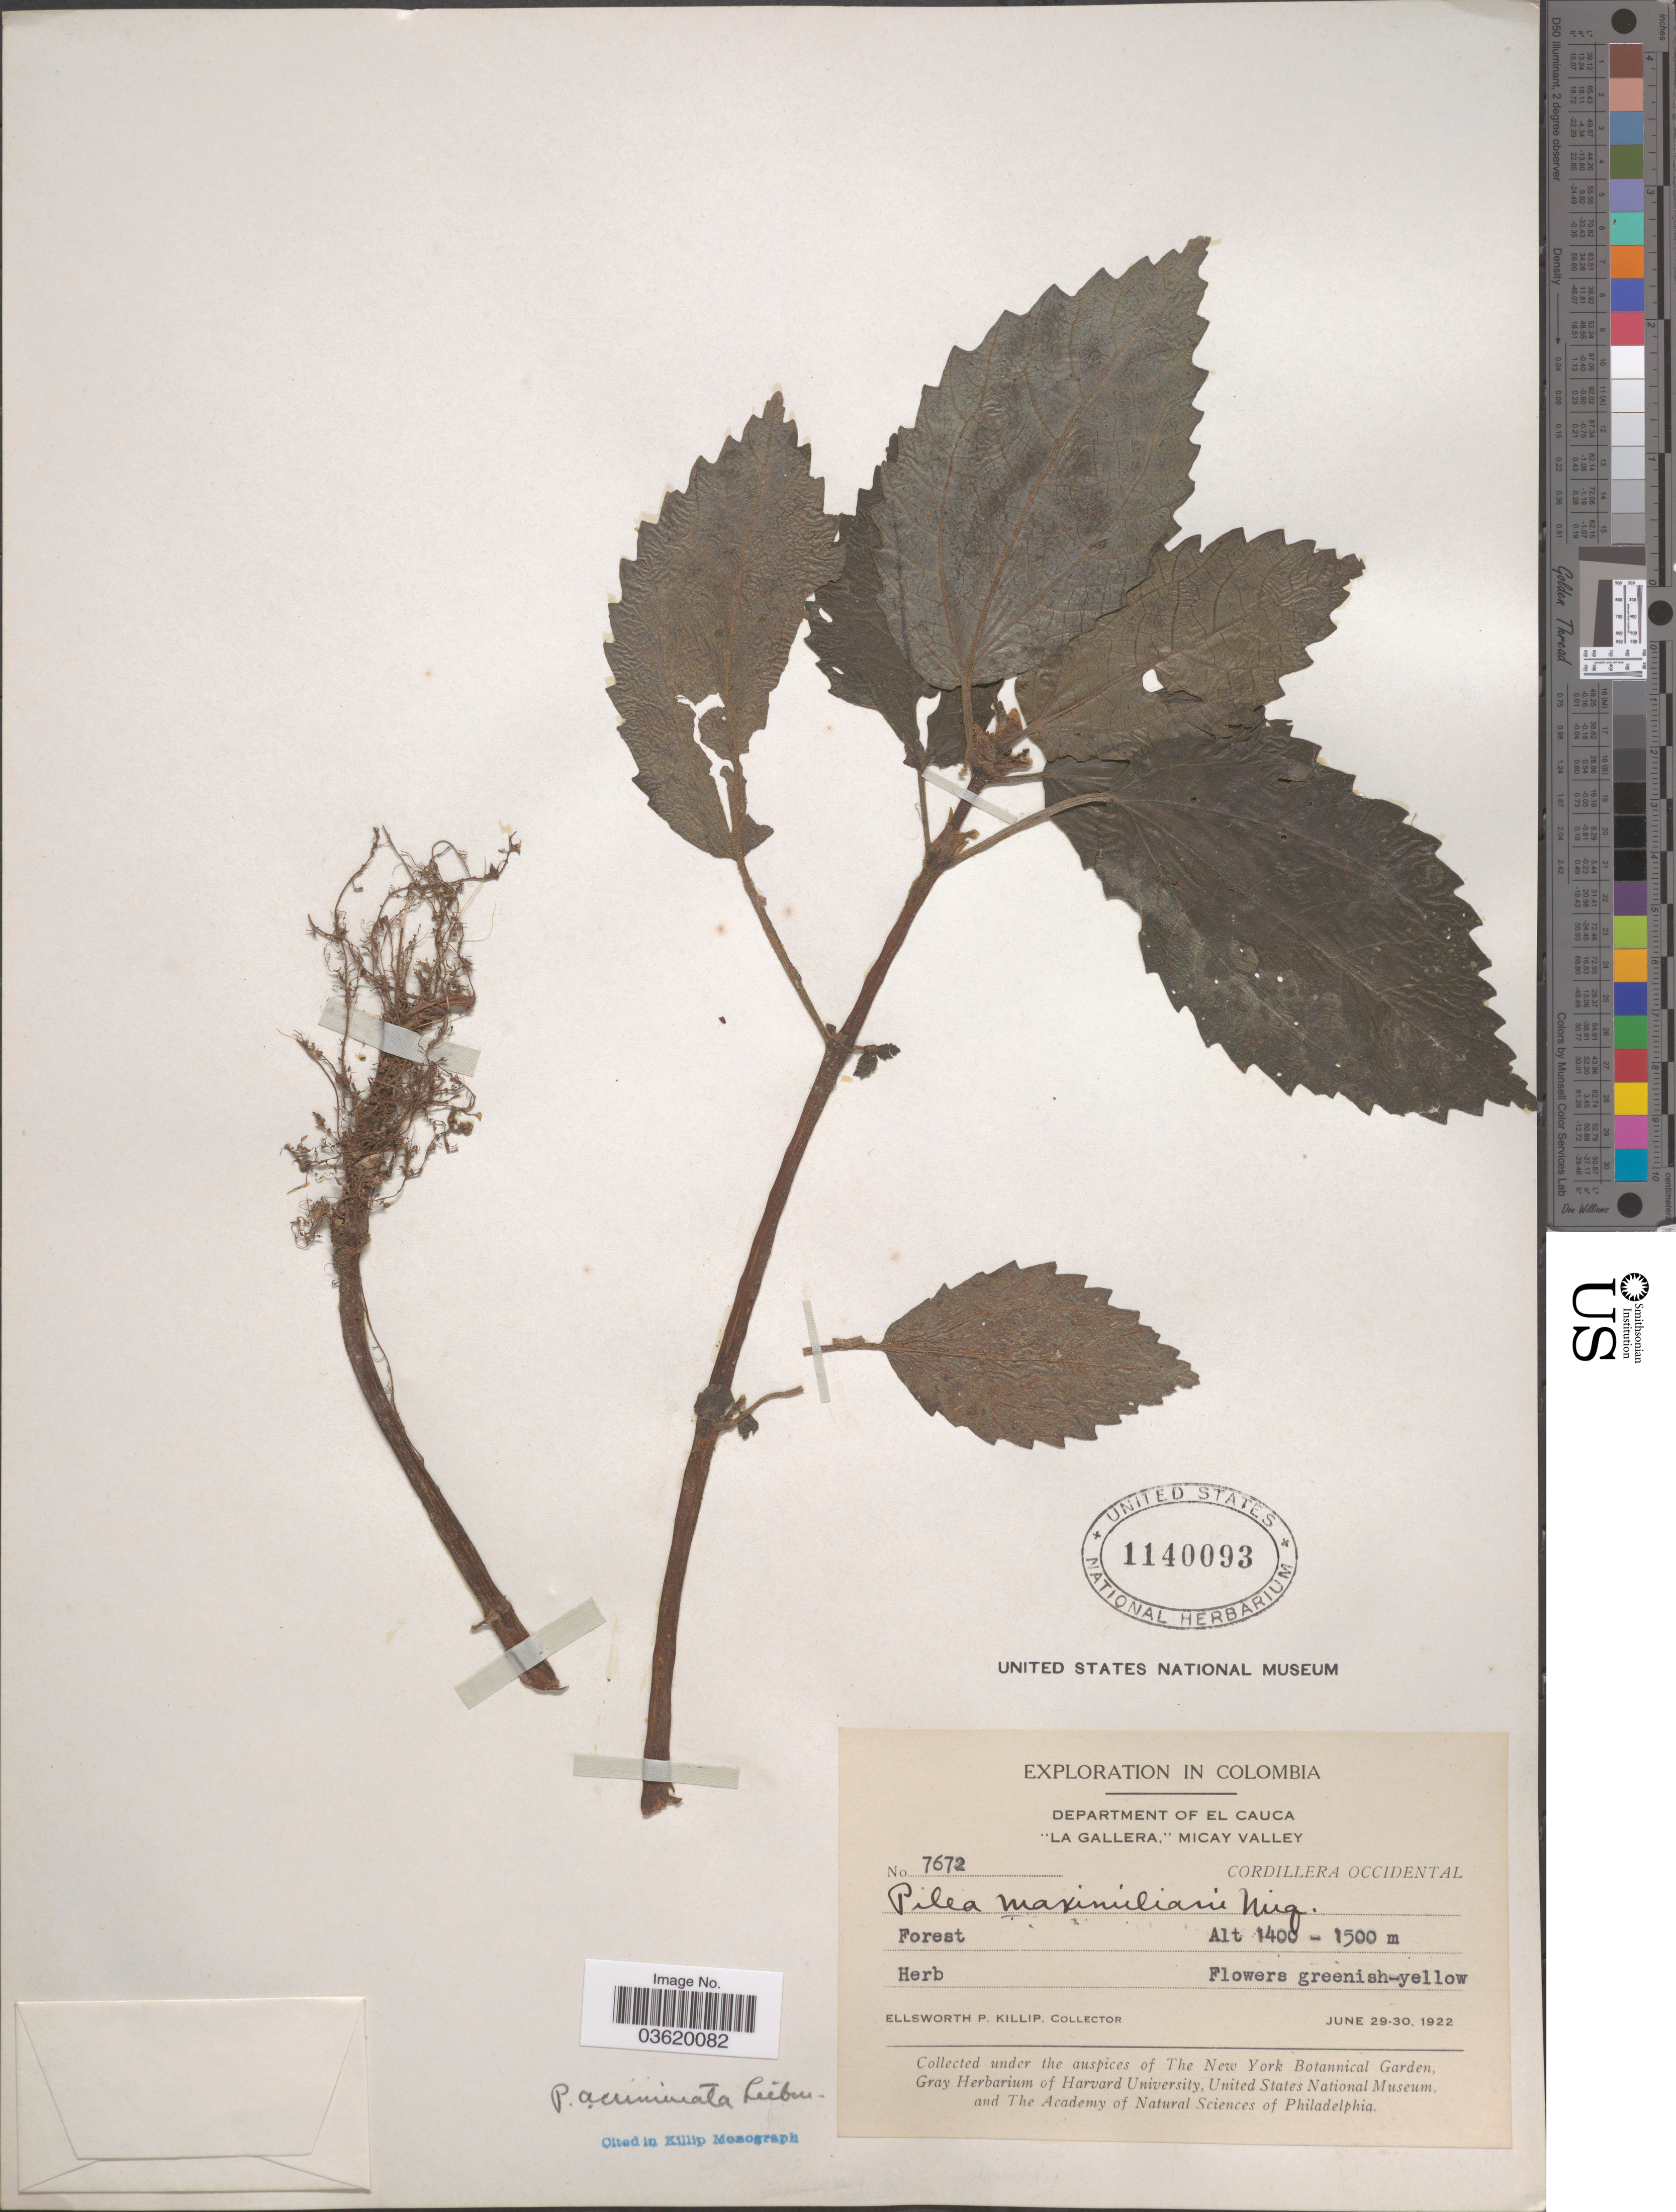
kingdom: Plantae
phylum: Tracheophyta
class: Magnoliopsida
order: Rosales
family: Urticaceae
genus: Pilea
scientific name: Pilea acuminata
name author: Liebm.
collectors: E. P. Killip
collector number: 7672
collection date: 1922-06-29/1922-06-30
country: Colombia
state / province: Cauca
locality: Department of El Cauca. "La Gallera," Micay Valley. Cordillera Occidental.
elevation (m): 1400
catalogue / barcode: US 1140093